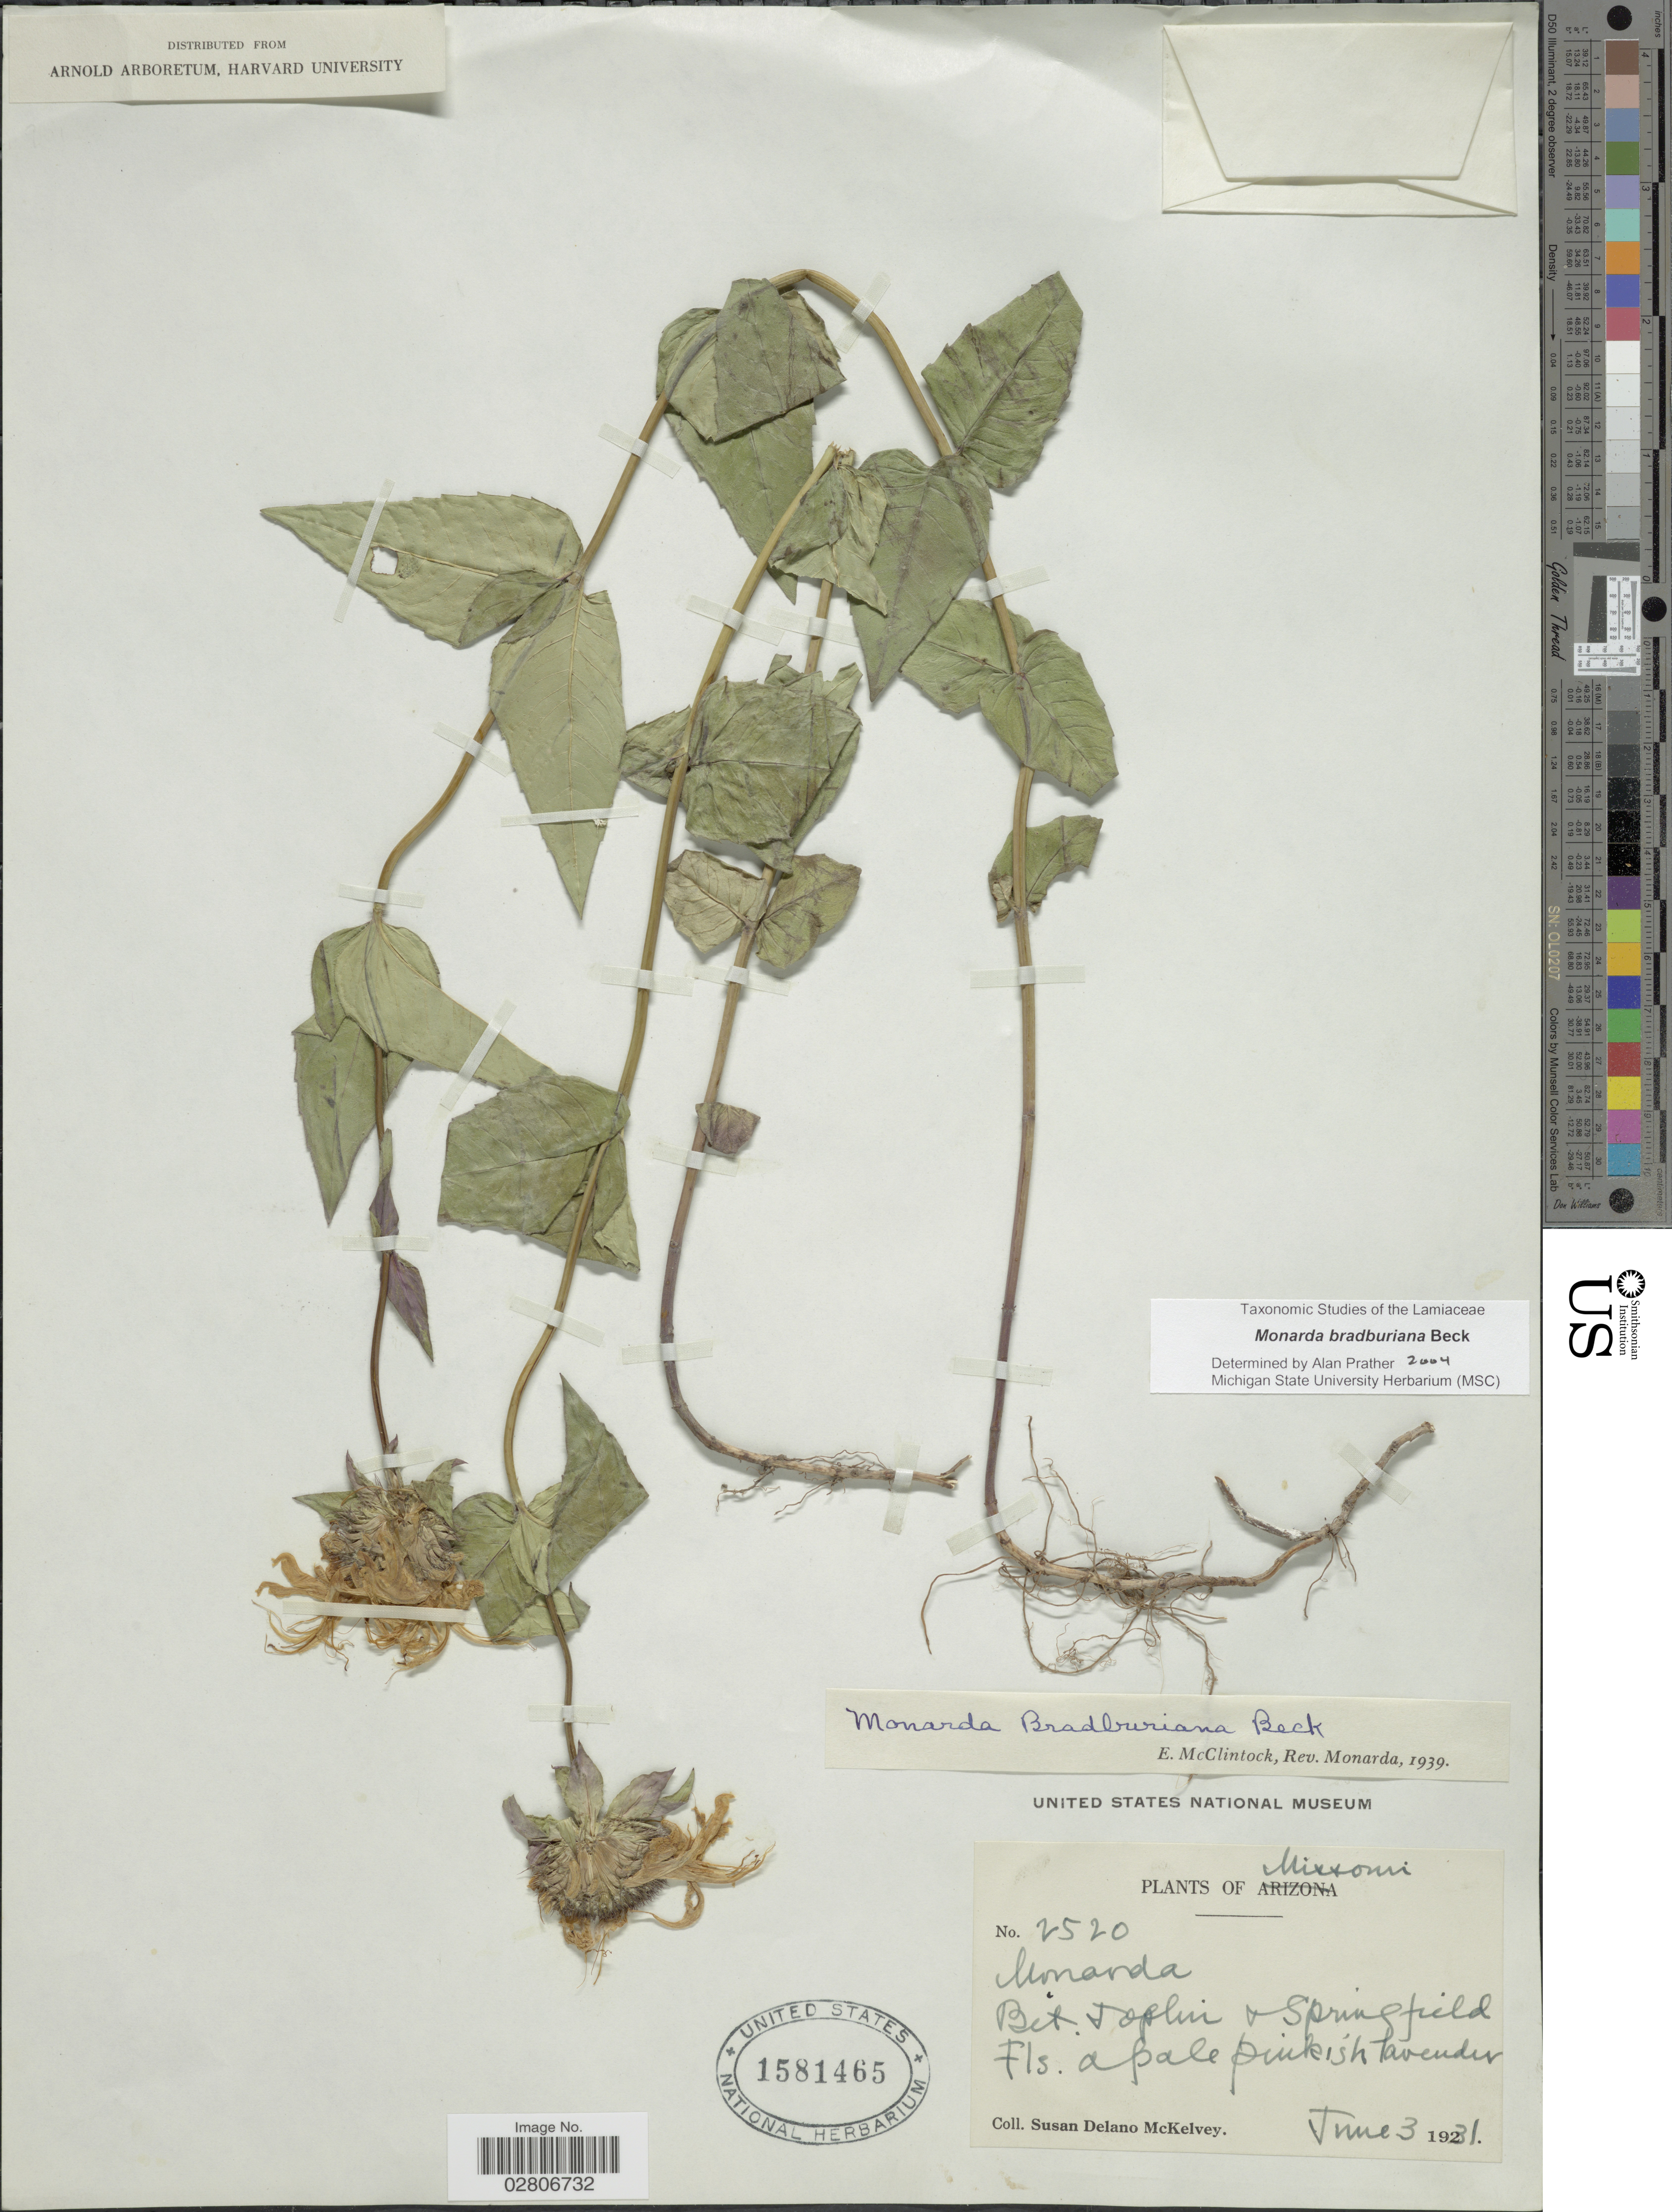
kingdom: Plantae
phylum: Tracheophyta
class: Magnoliopsida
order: Lamiales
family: Lamiaceae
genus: Monarda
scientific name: Monarda bradburiana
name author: L.C. Beck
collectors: S. A. McKelvey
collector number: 2520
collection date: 1931-06-03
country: United States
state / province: Missouri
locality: Bet. Toplin & Springfield.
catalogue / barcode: US 1581465